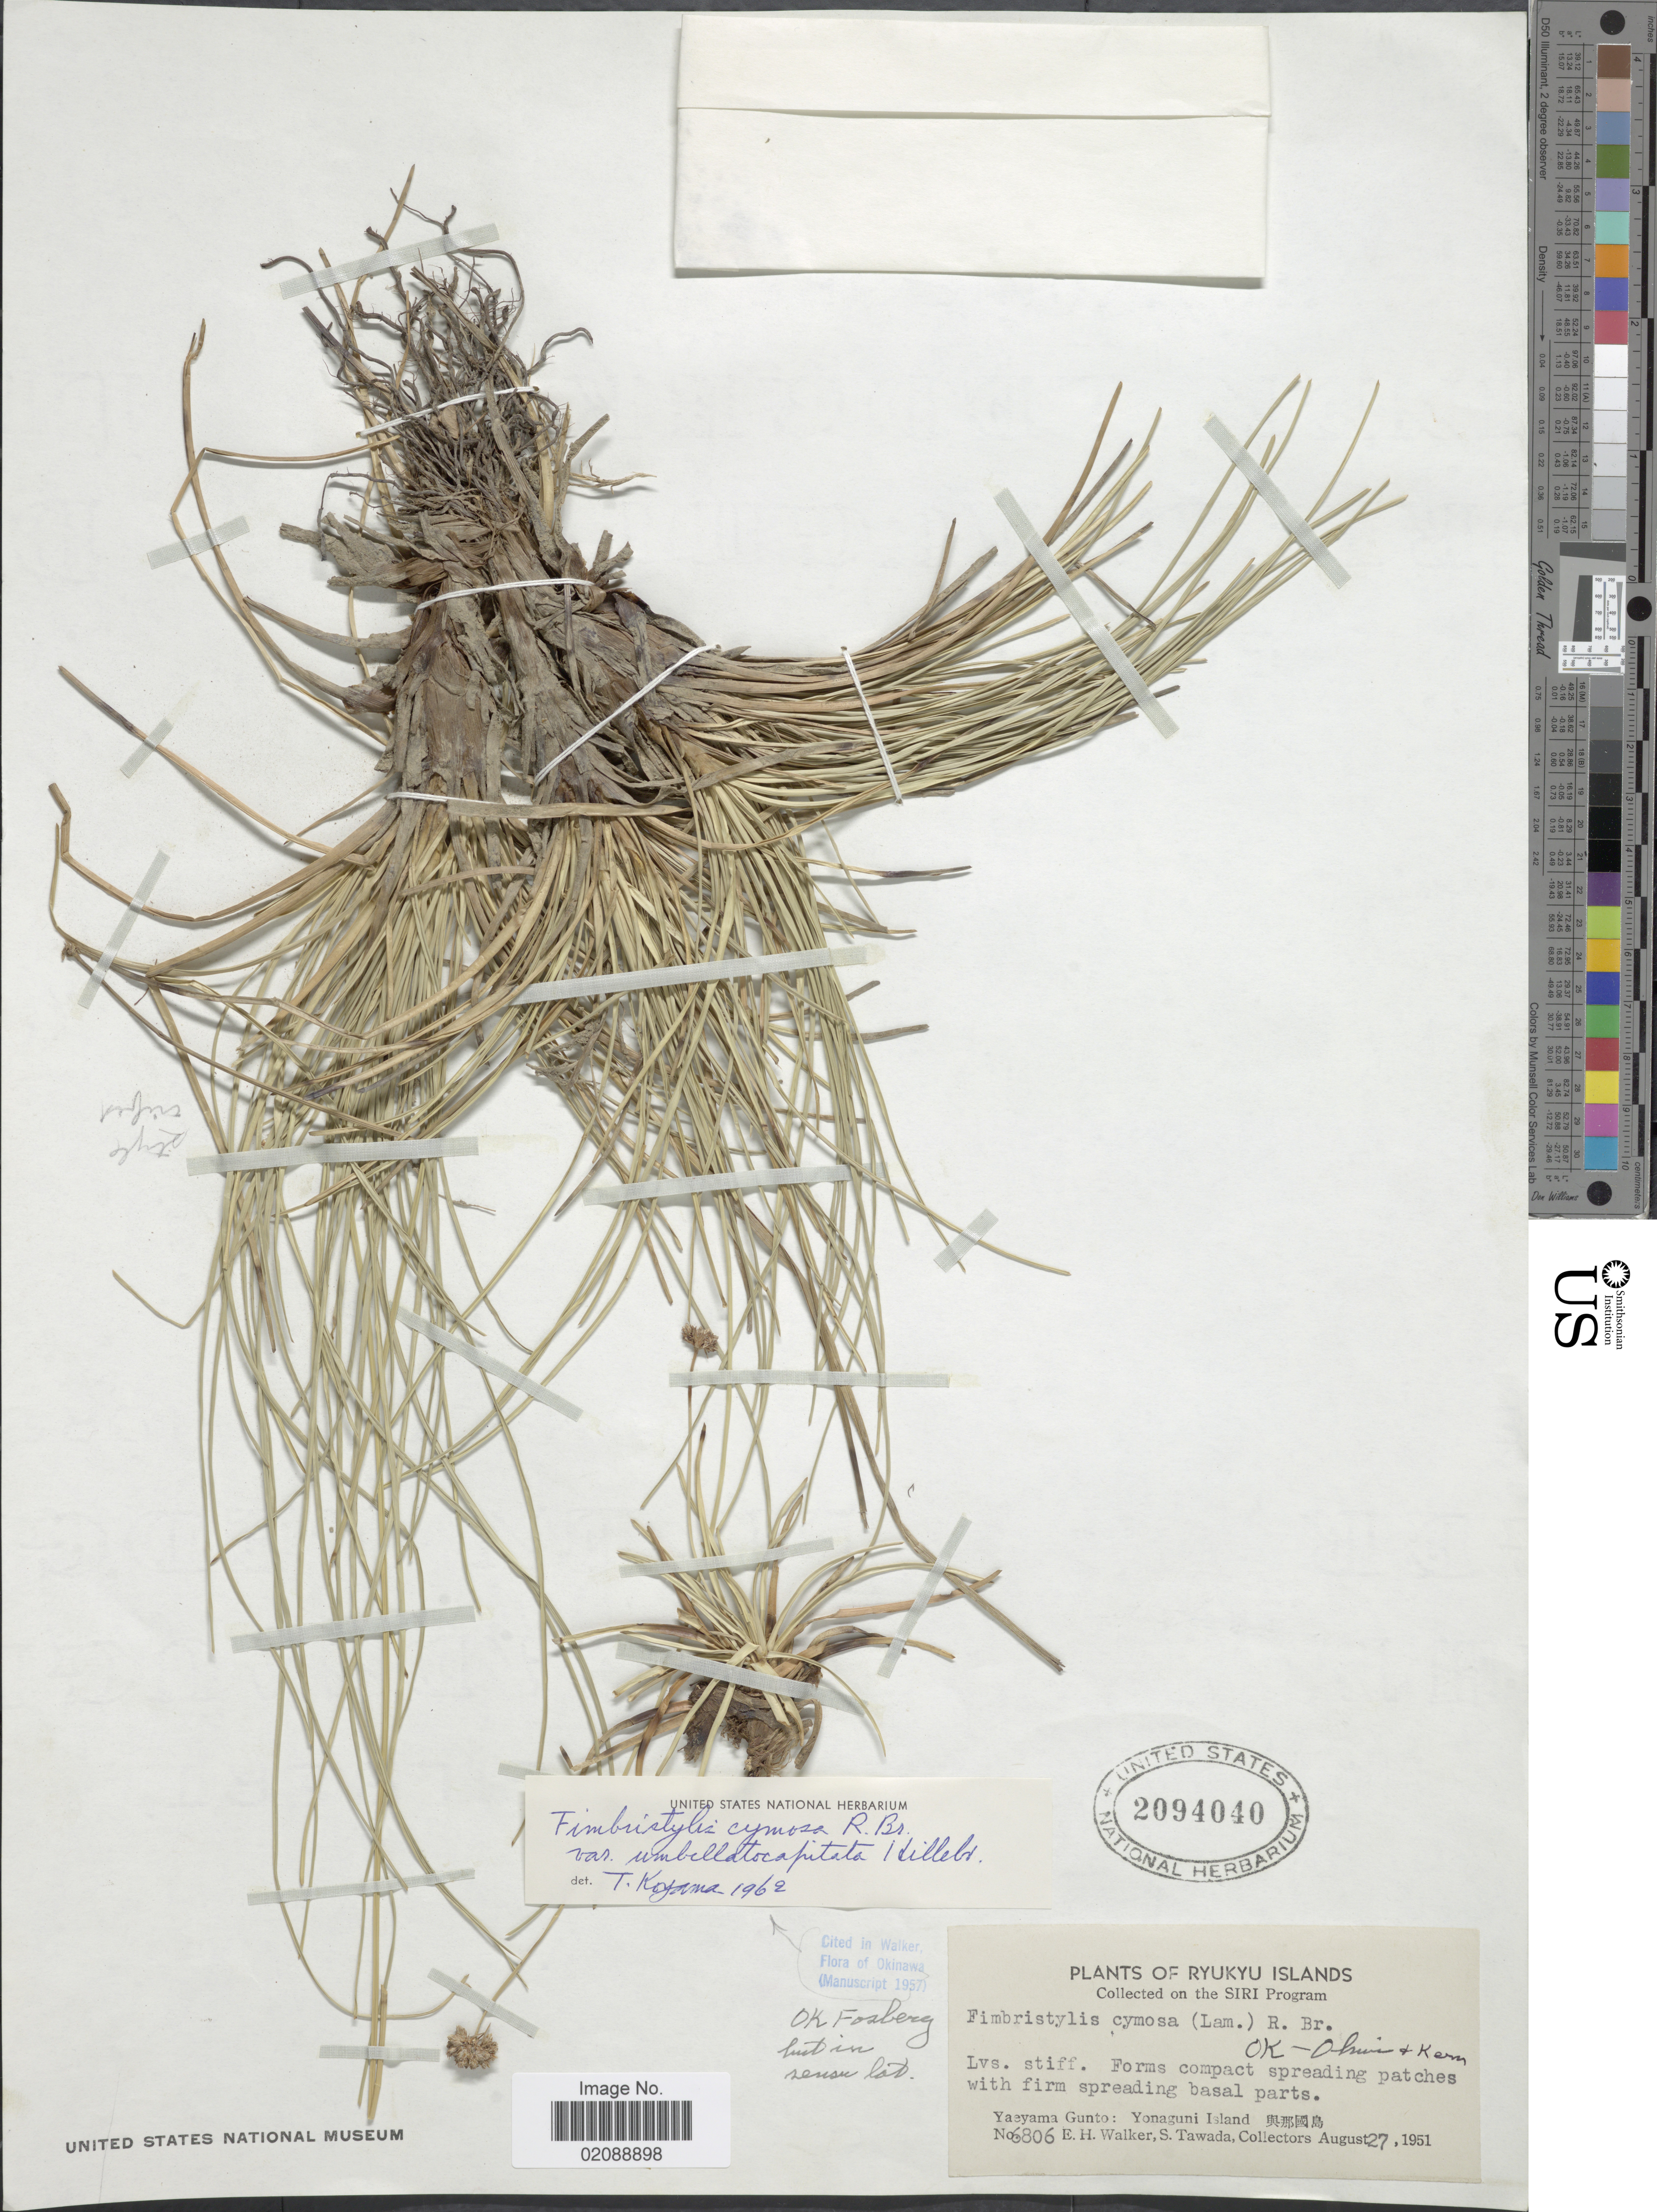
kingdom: Plantae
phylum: Tracheophyta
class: Liliopsida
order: Poales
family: Cyperaceae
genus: Fimbristylis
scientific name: Fimbristylis cymosa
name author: R. Br.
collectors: E. H. Walker & S. Tawada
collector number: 6806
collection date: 1951-08-27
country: Japan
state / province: Okinawa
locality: Ryukyu Islands, Yaeyama Gunto: Yonaguni Island.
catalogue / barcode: US 2094040